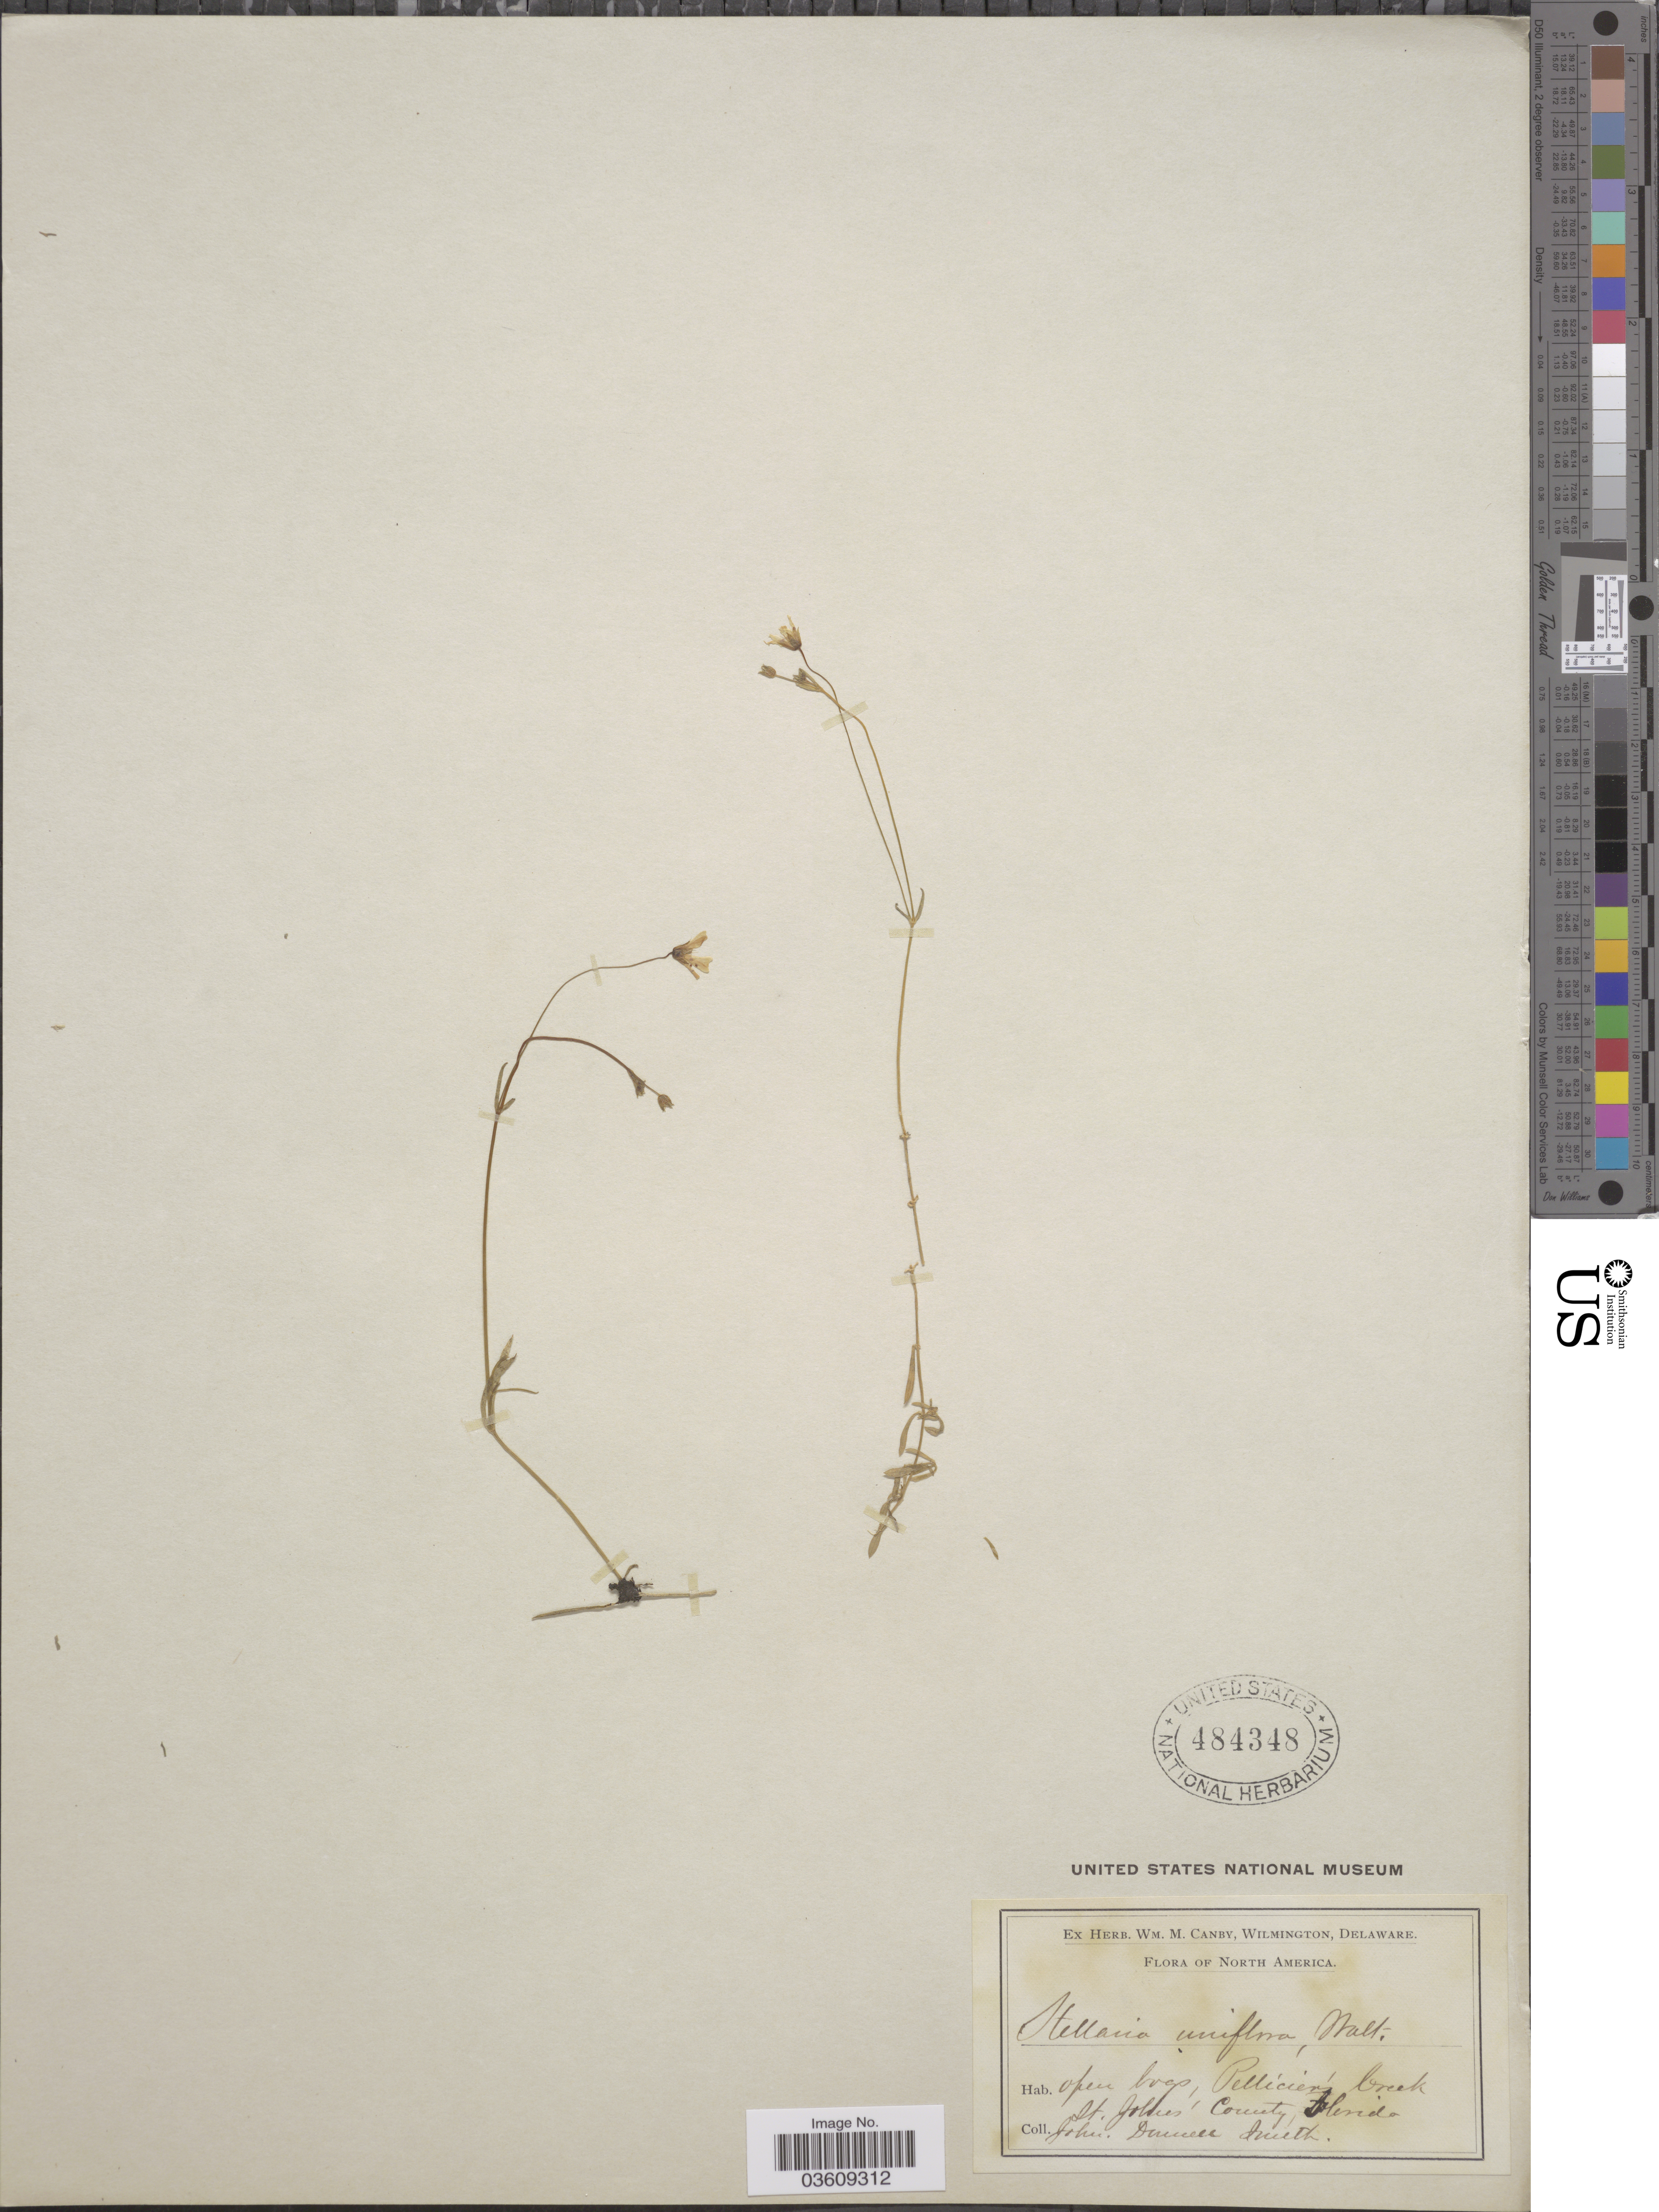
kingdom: Plantae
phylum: Tracheophyta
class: Magnoliopsida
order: Caryophyllales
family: Caryophyllaceae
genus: Stellaria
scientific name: Stellaria uniflora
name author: Walter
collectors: J. Donnell Smith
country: United States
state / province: Florida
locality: Pellicier's Creek. St. John's County.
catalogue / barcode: US 484348